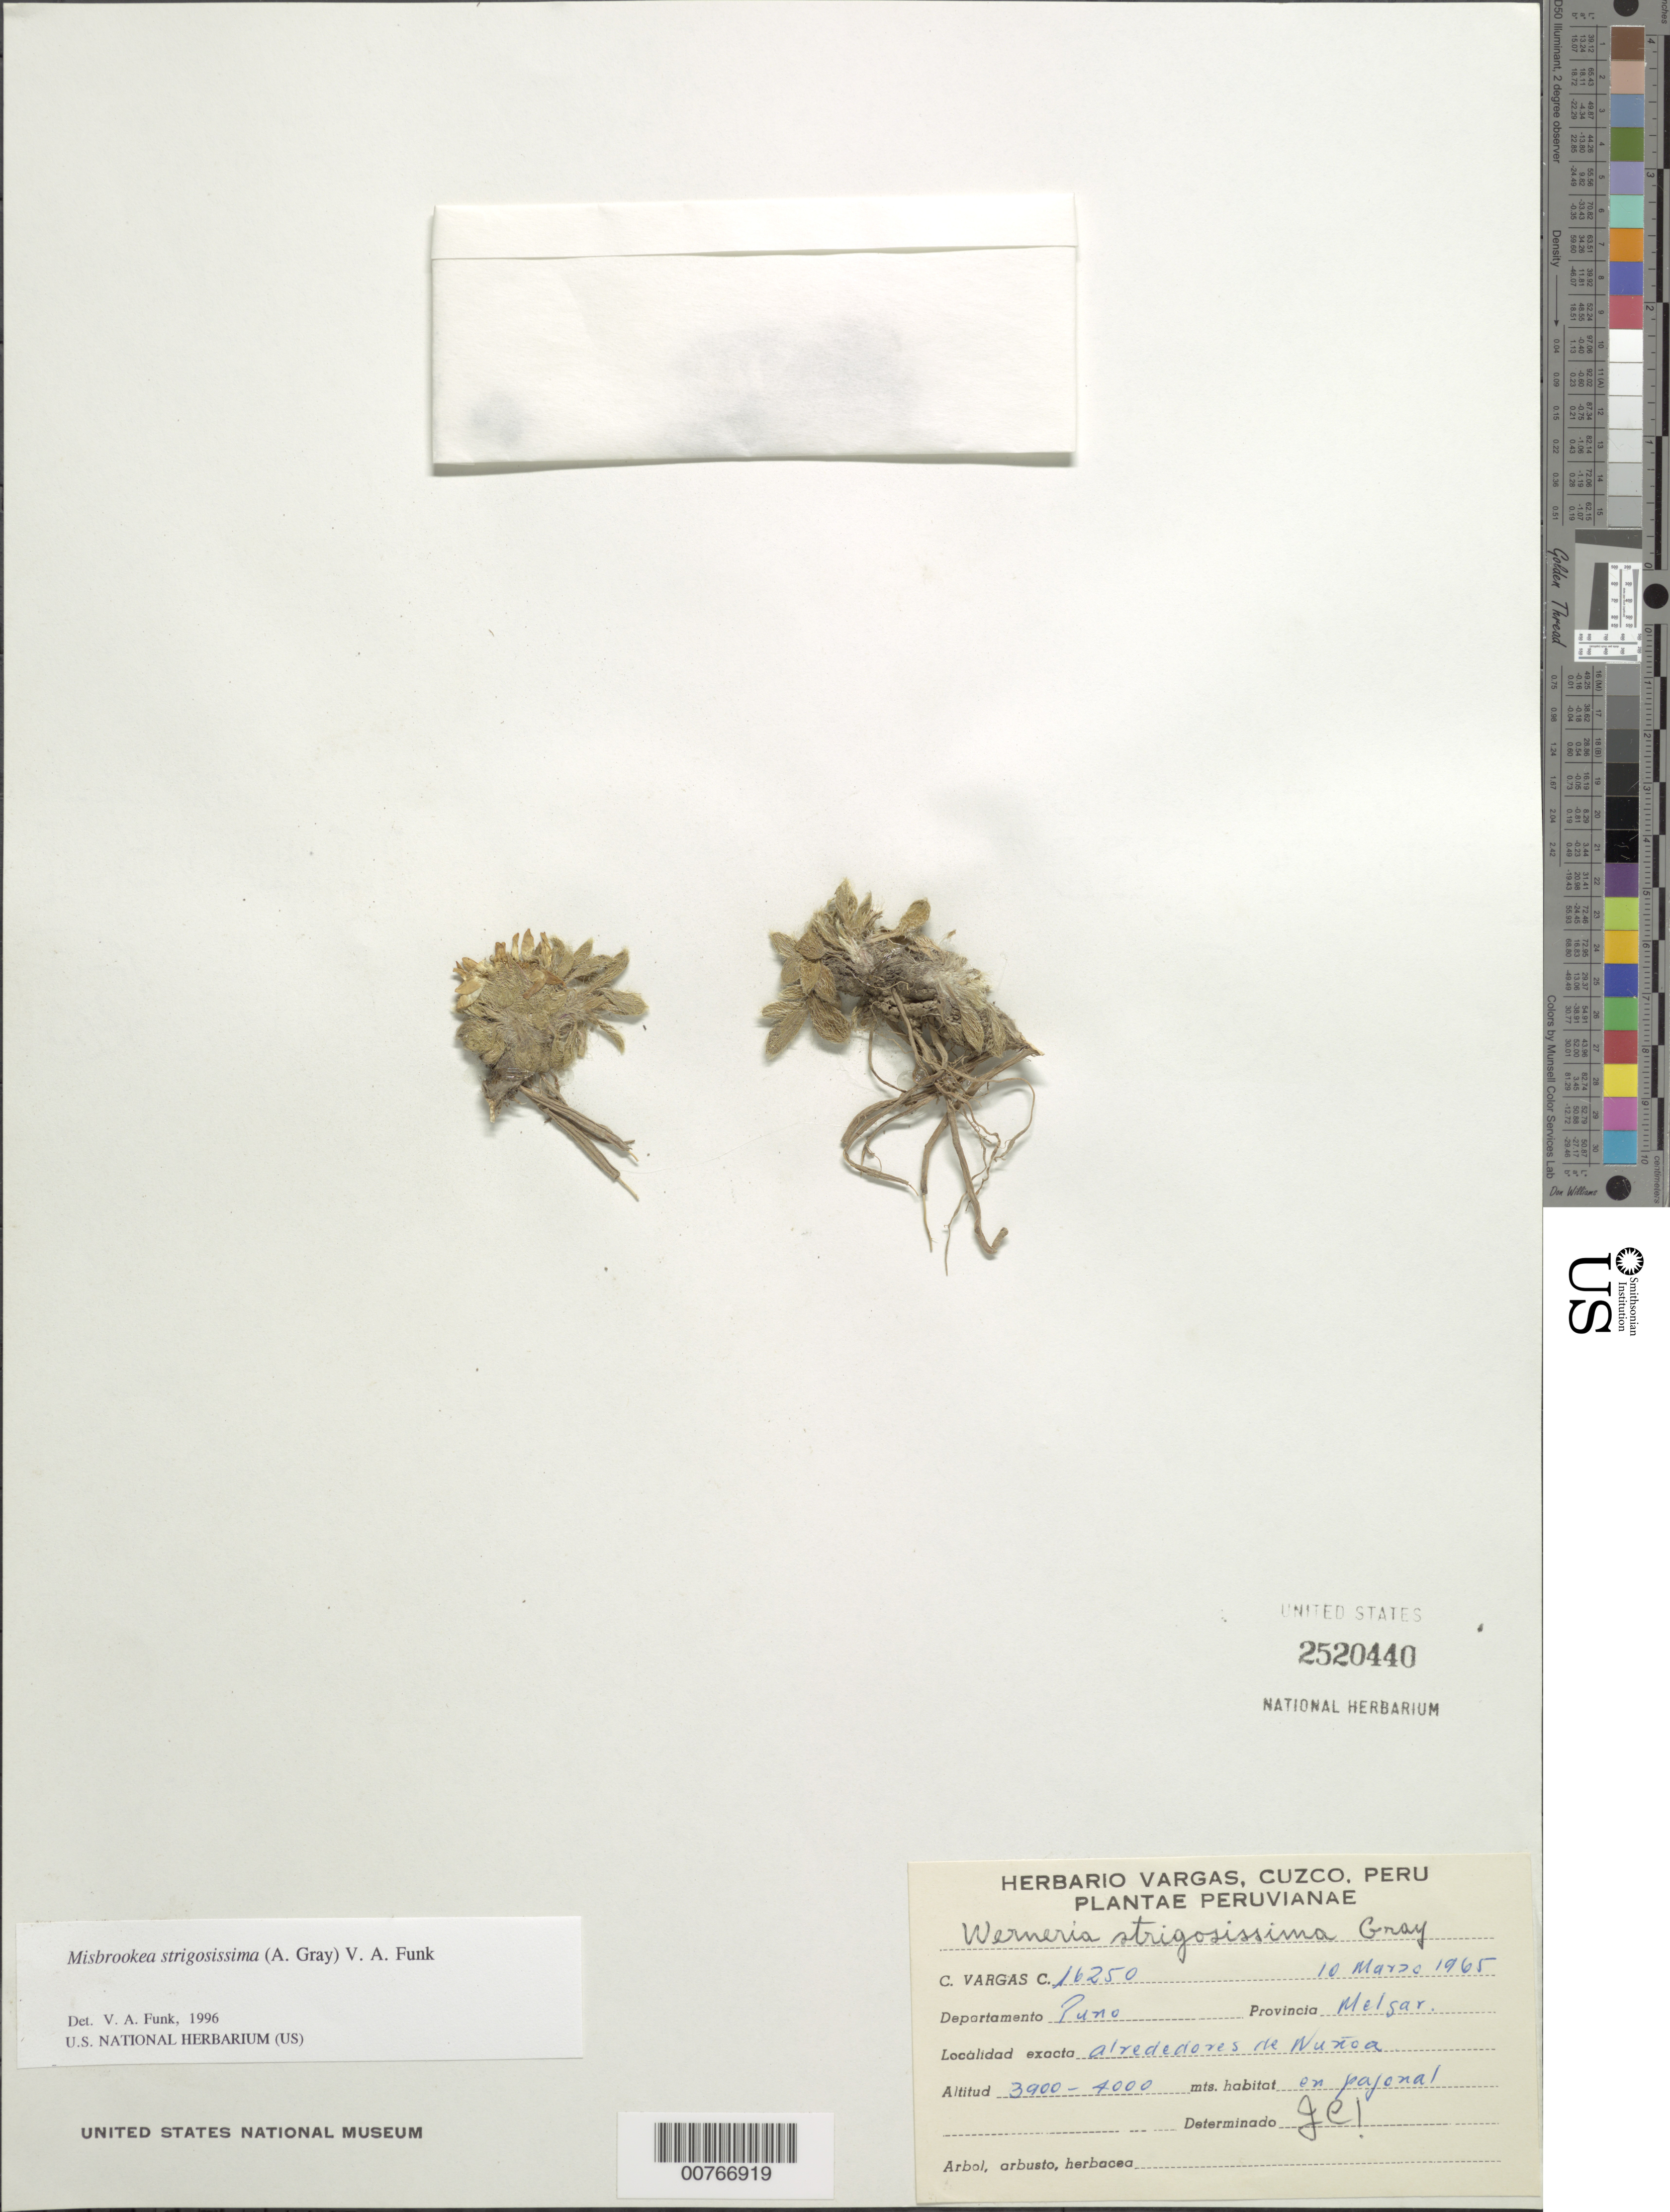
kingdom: Plantae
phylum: Tracheophyta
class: Magnoliopsida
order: Asterales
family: Asteraceae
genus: Misbrookea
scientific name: Misbrookea strigosissima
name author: (A. Gray) V.A. Funk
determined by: Funk, Vicki A., (BOT), Smithsonian Institution - National Museum of Natural History (UNITED STATES)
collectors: C. Vargas Calderón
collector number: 16250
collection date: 1965-03-10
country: Peru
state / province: Puno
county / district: Melgar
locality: Nuñoa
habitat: Pajonal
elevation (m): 3900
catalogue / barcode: US 2520440